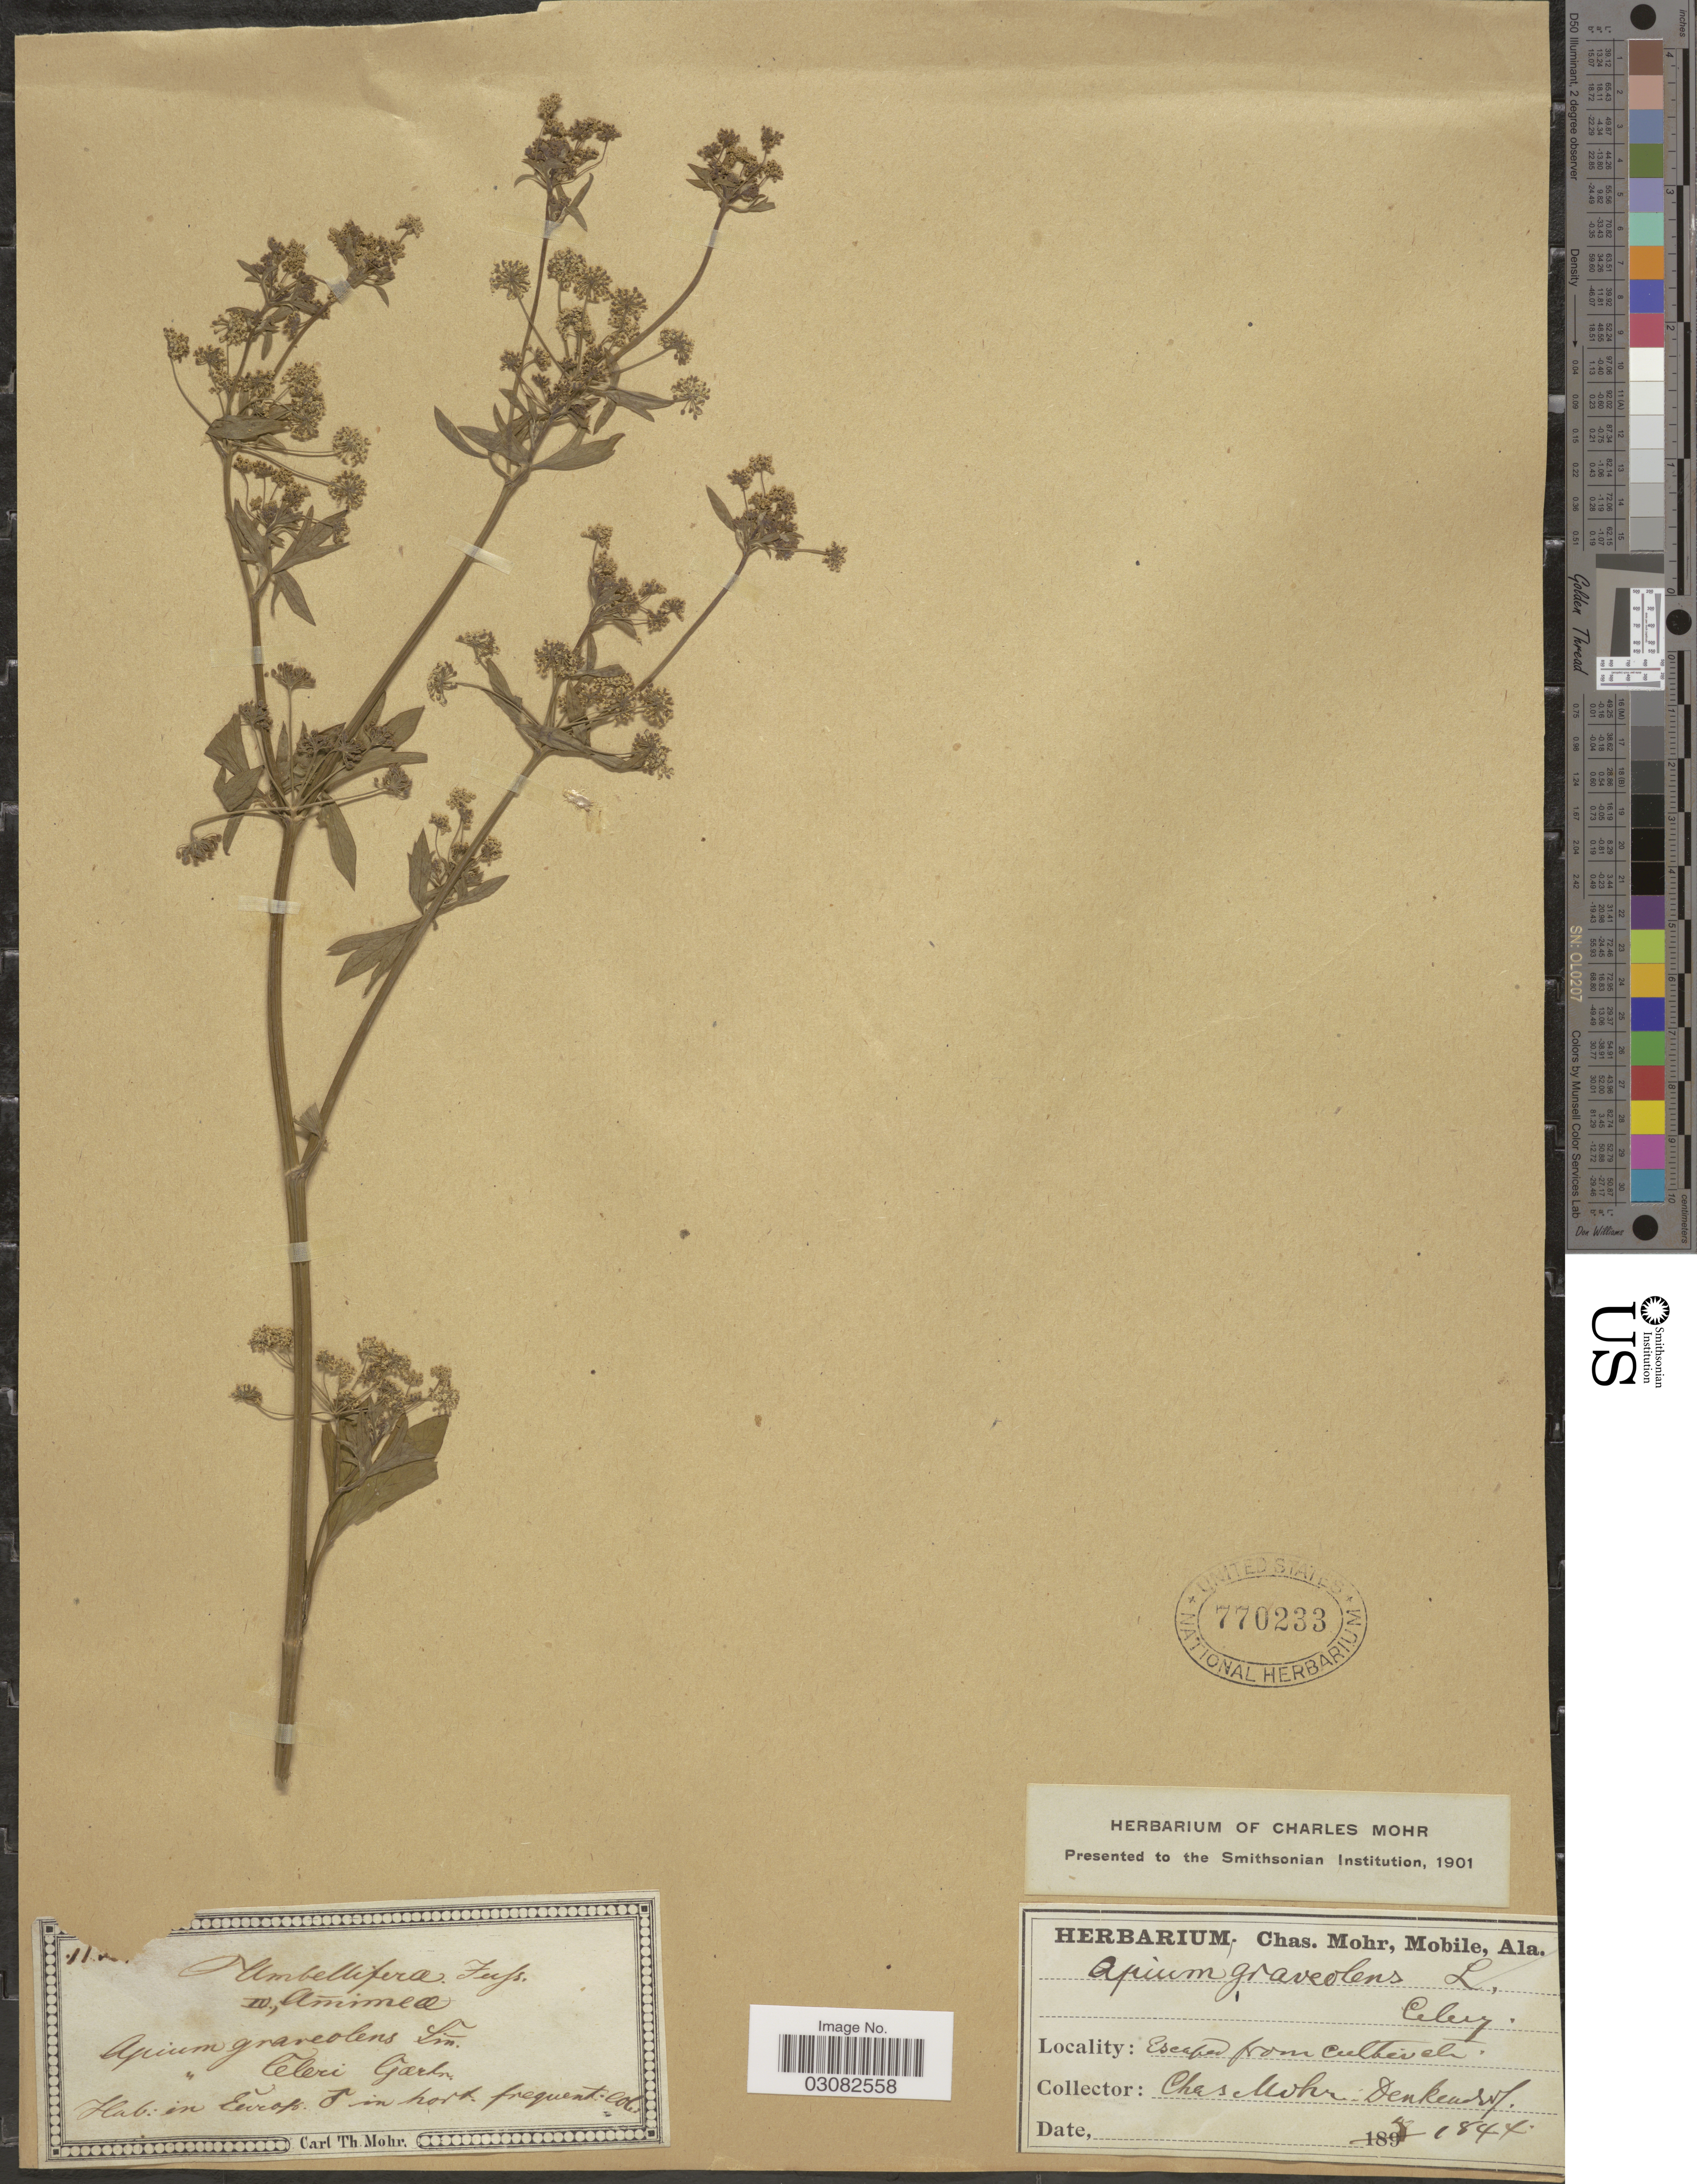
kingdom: Plantae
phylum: Tracheophyta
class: Magnoliopsida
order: Apiales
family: Apiaceae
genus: Apium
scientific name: Apium graveolens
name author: L.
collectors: Mohr, C. T. (herbarium)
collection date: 1844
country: United States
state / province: Alabama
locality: Celeri Garden.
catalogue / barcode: US 770233